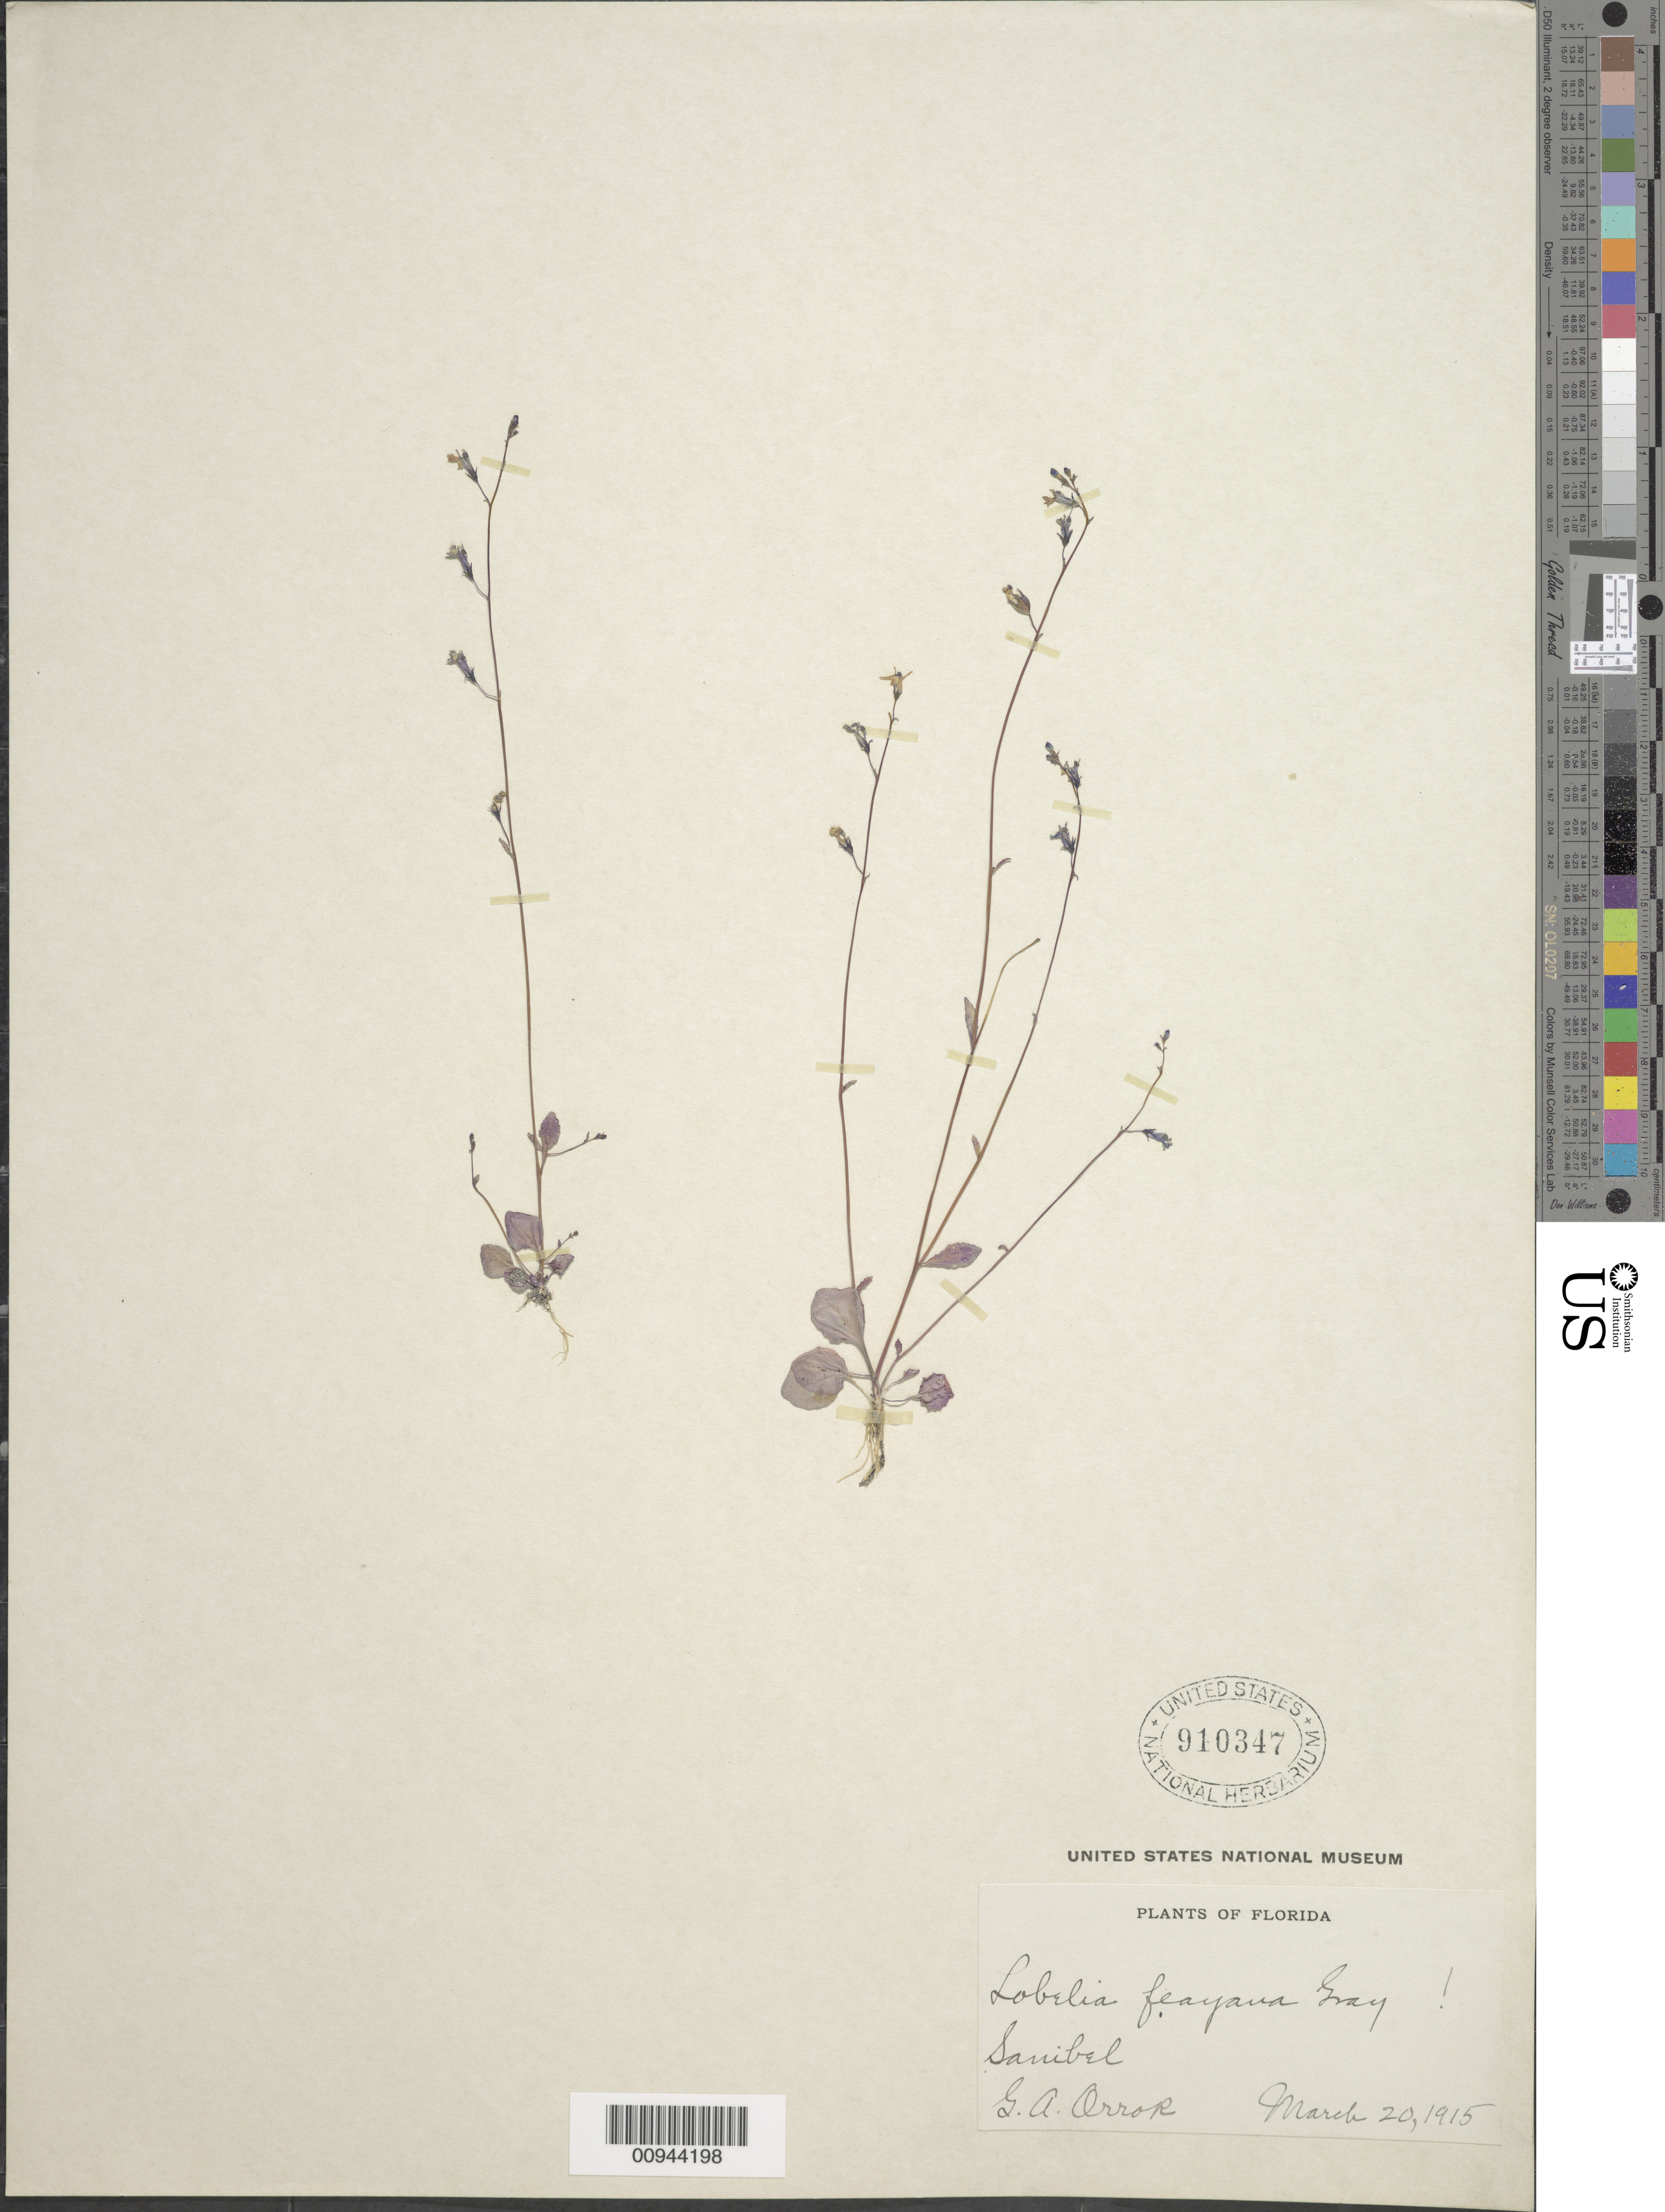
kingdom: Plantae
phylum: Tracheophyta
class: Magnoliopsida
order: Asterales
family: Campanulaceae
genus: Lobelia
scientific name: Lobelia feayana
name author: A. Gray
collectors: G. Orror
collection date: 1915-03-20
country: United States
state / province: Florida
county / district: Lee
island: Sanibel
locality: Sanibel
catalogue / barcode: US 910347